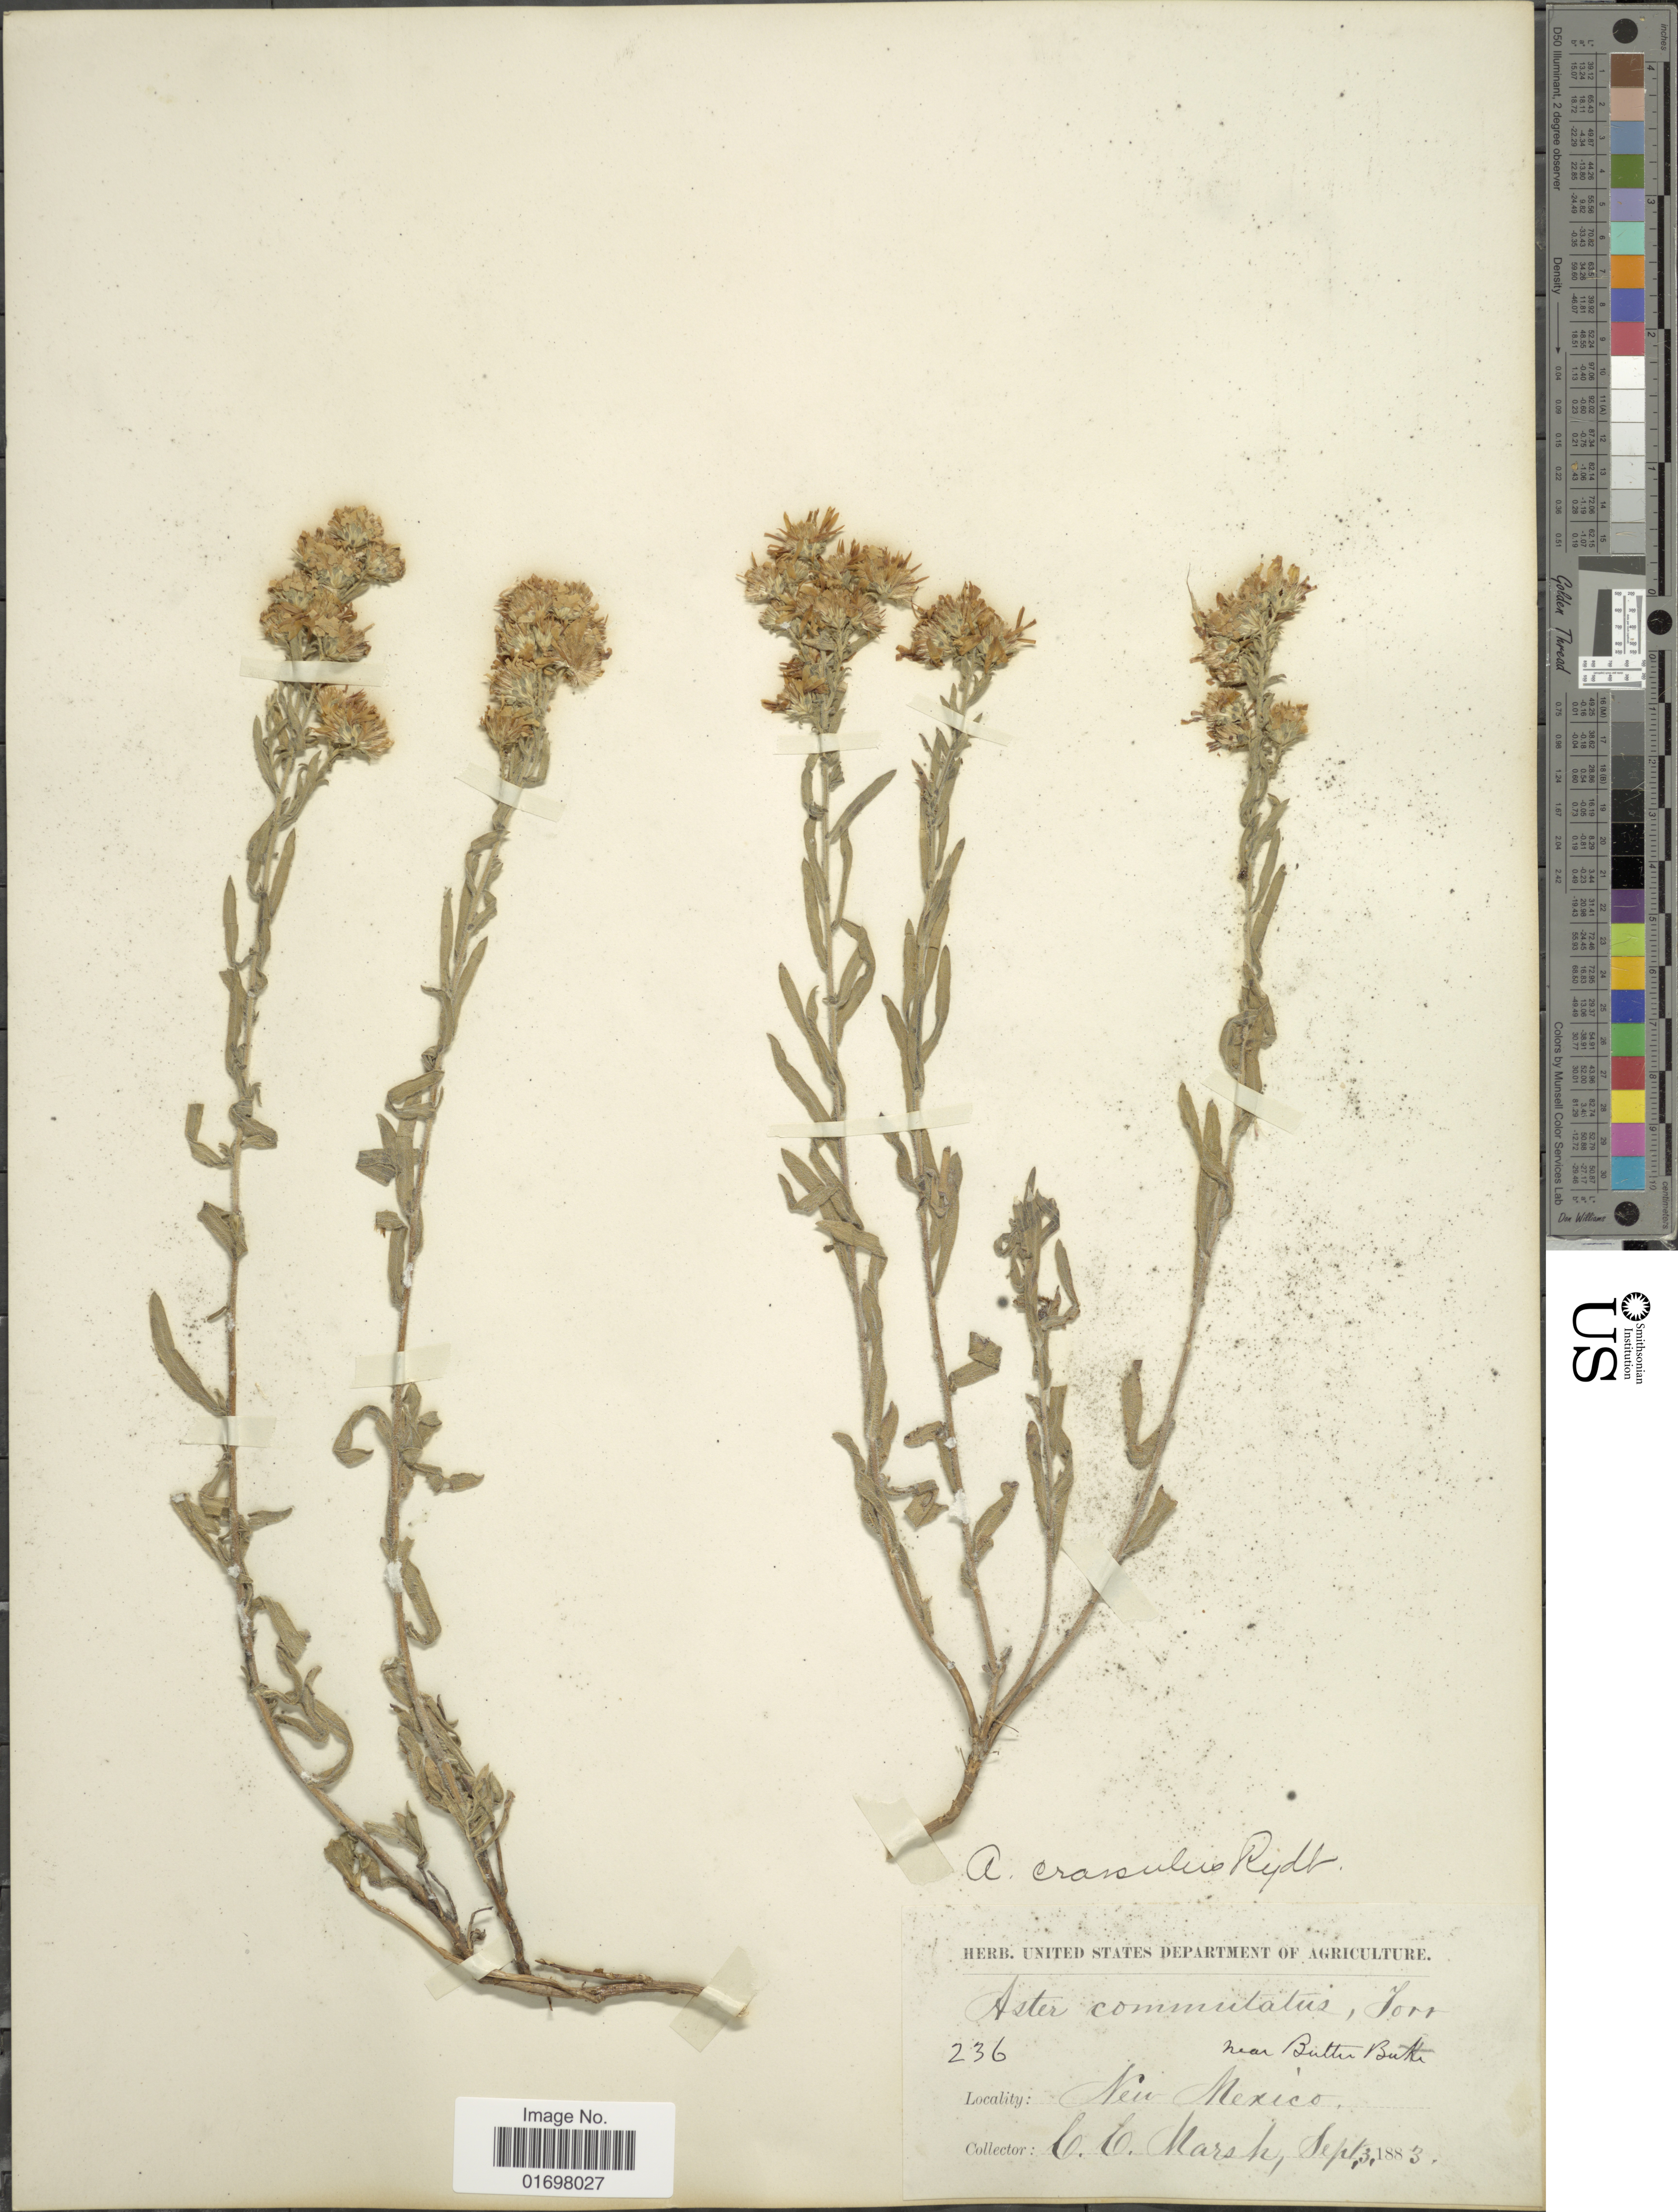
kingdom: Plantae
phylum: Tracheophyta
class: Magnoliopsida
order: Asterales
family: Asteraceae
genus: Symphyotrichum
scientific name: Symphyotrichum falcatum var. commutatum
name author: (Torr. & A. Gray) G.L. Nesom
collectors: C. C. Marsh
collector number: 236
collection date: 1883-09-03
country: United States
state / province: New Mexico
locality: New Mexico. Near Butter Butter.